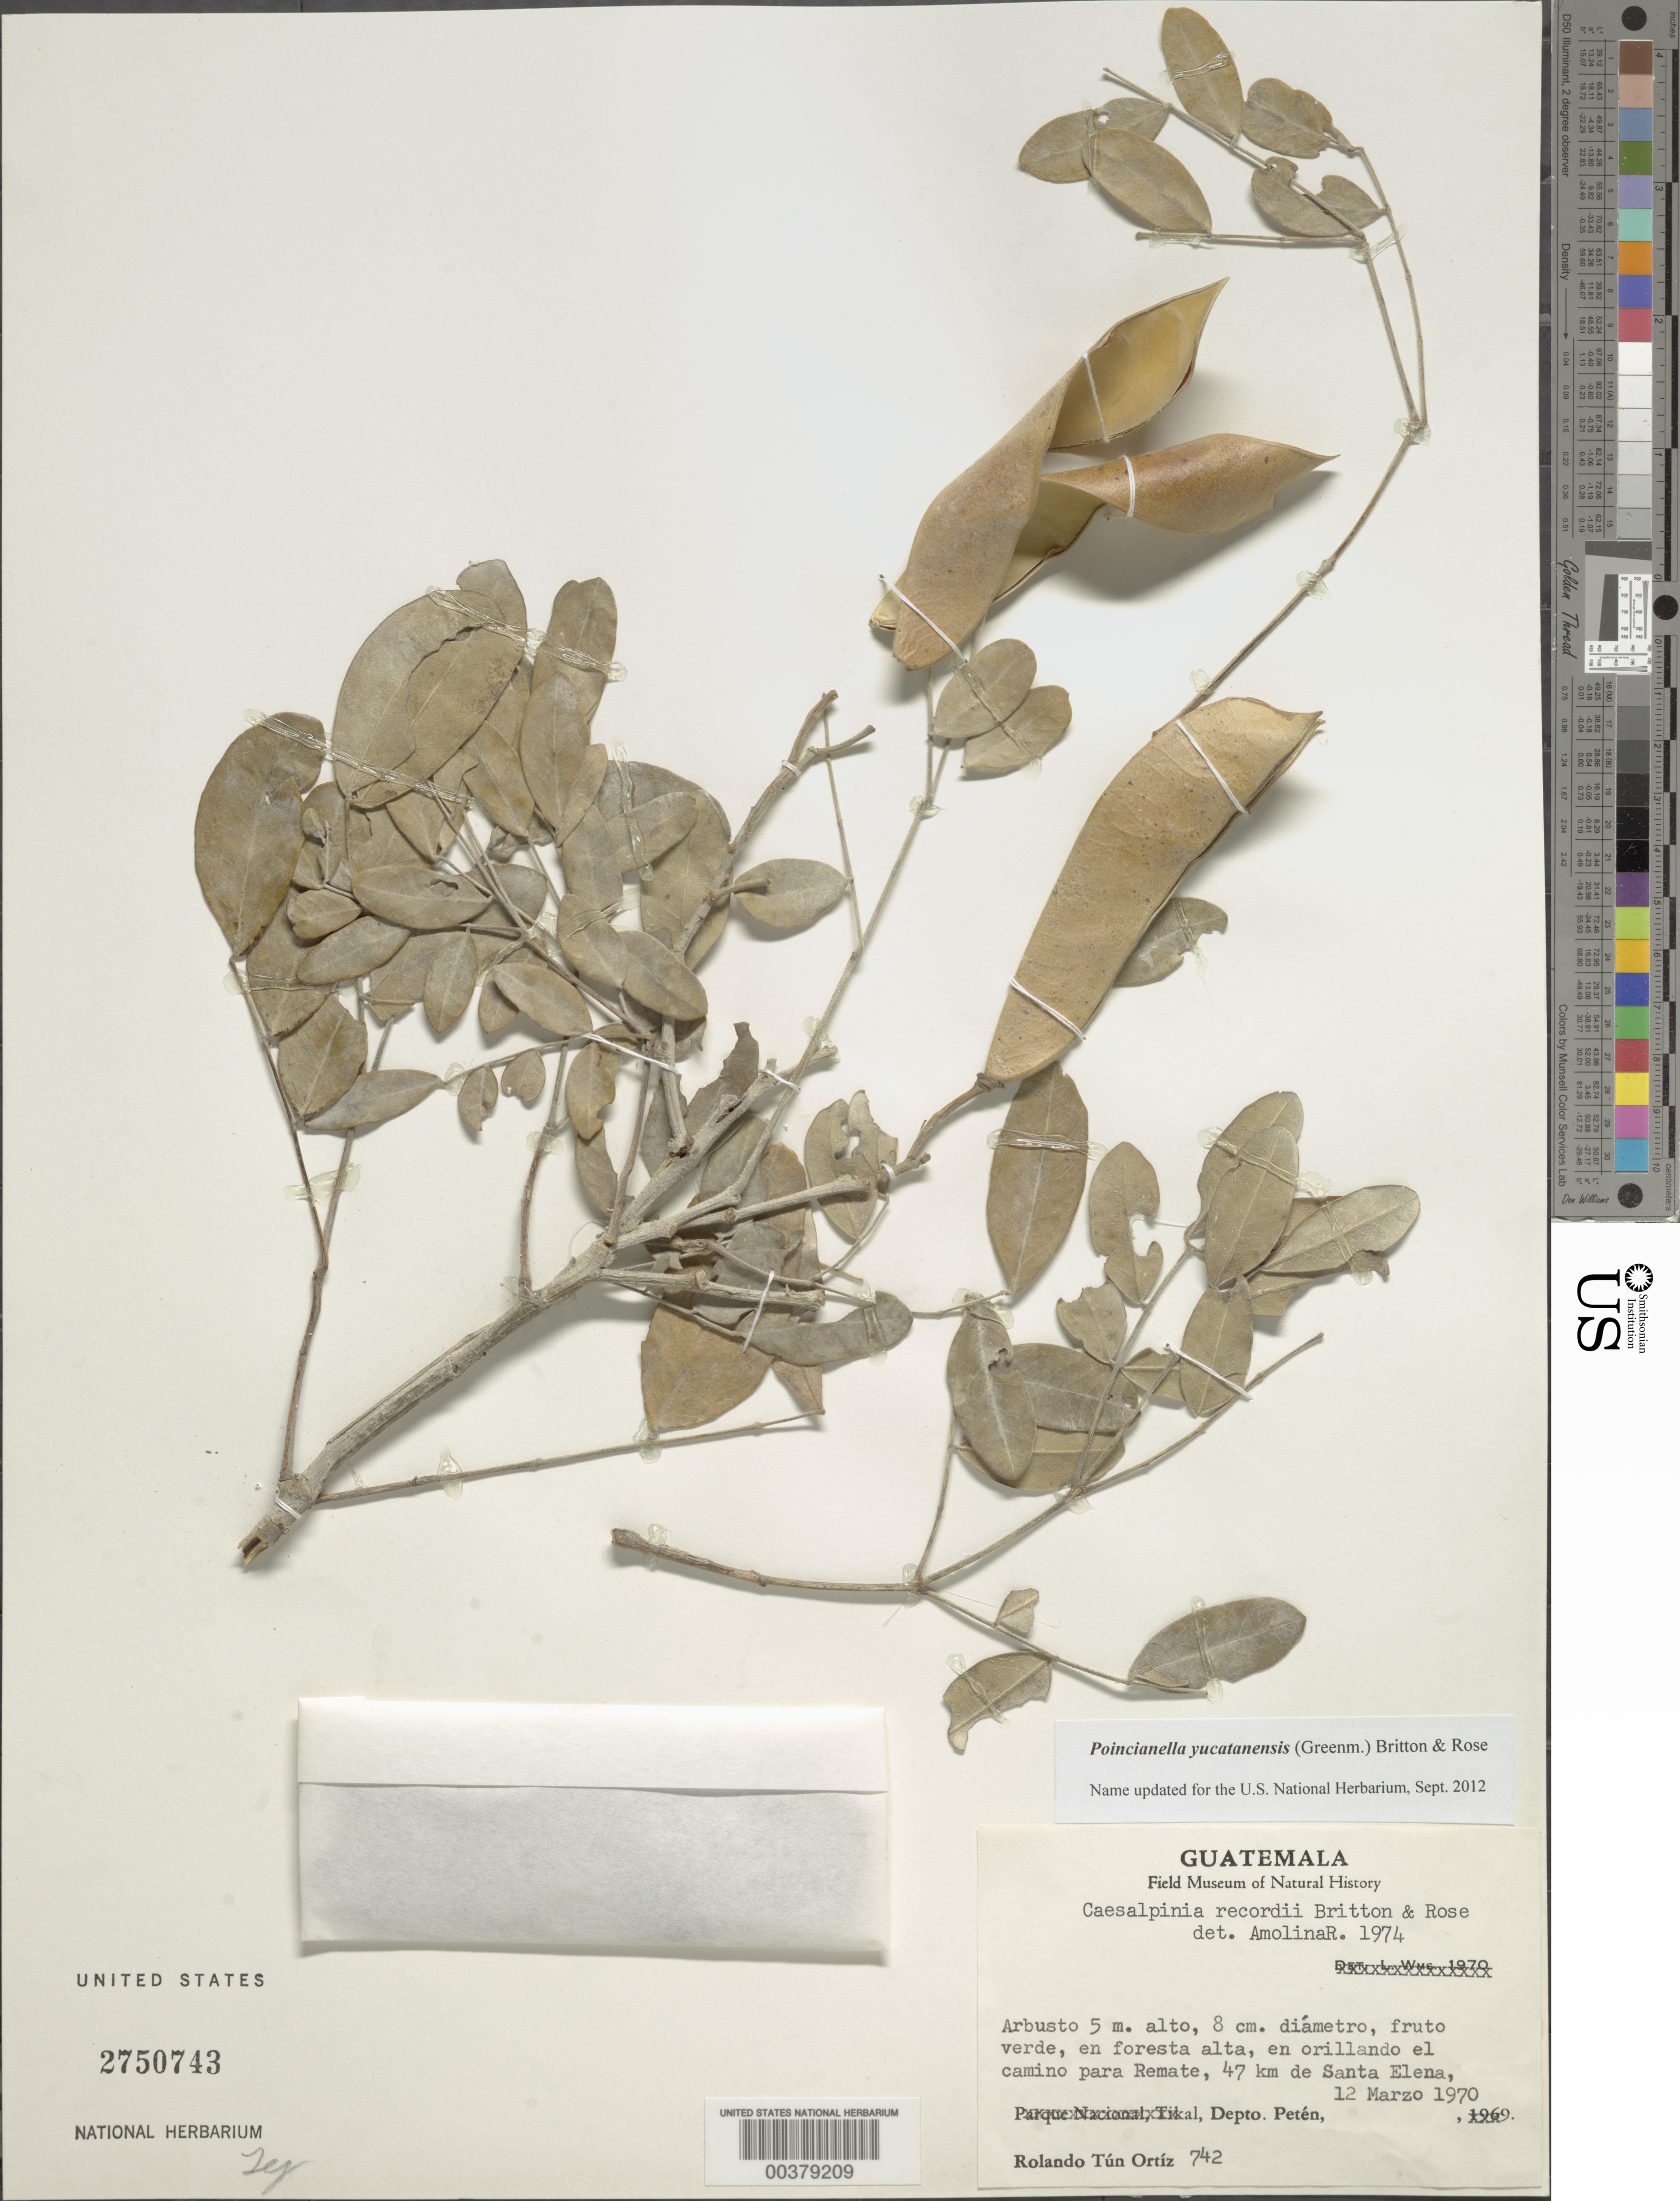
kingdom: Plantae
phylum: Tracheophyta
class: Magnoliopsida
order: Fabales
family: Fabaceae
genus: Erythrostemon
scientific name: Erythrostemon yucatanensis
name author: (Greenm.) Gagnon & G.P. Lewis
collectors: R. Tún Ortiz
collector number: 742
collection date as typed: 12 Mar 1970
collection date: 1970-03-12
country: Guatemala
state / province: El Petén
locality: En orillando el camino para Remate, 47 km de Santa Elena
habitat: En foresta alta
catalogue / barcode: US 2750743